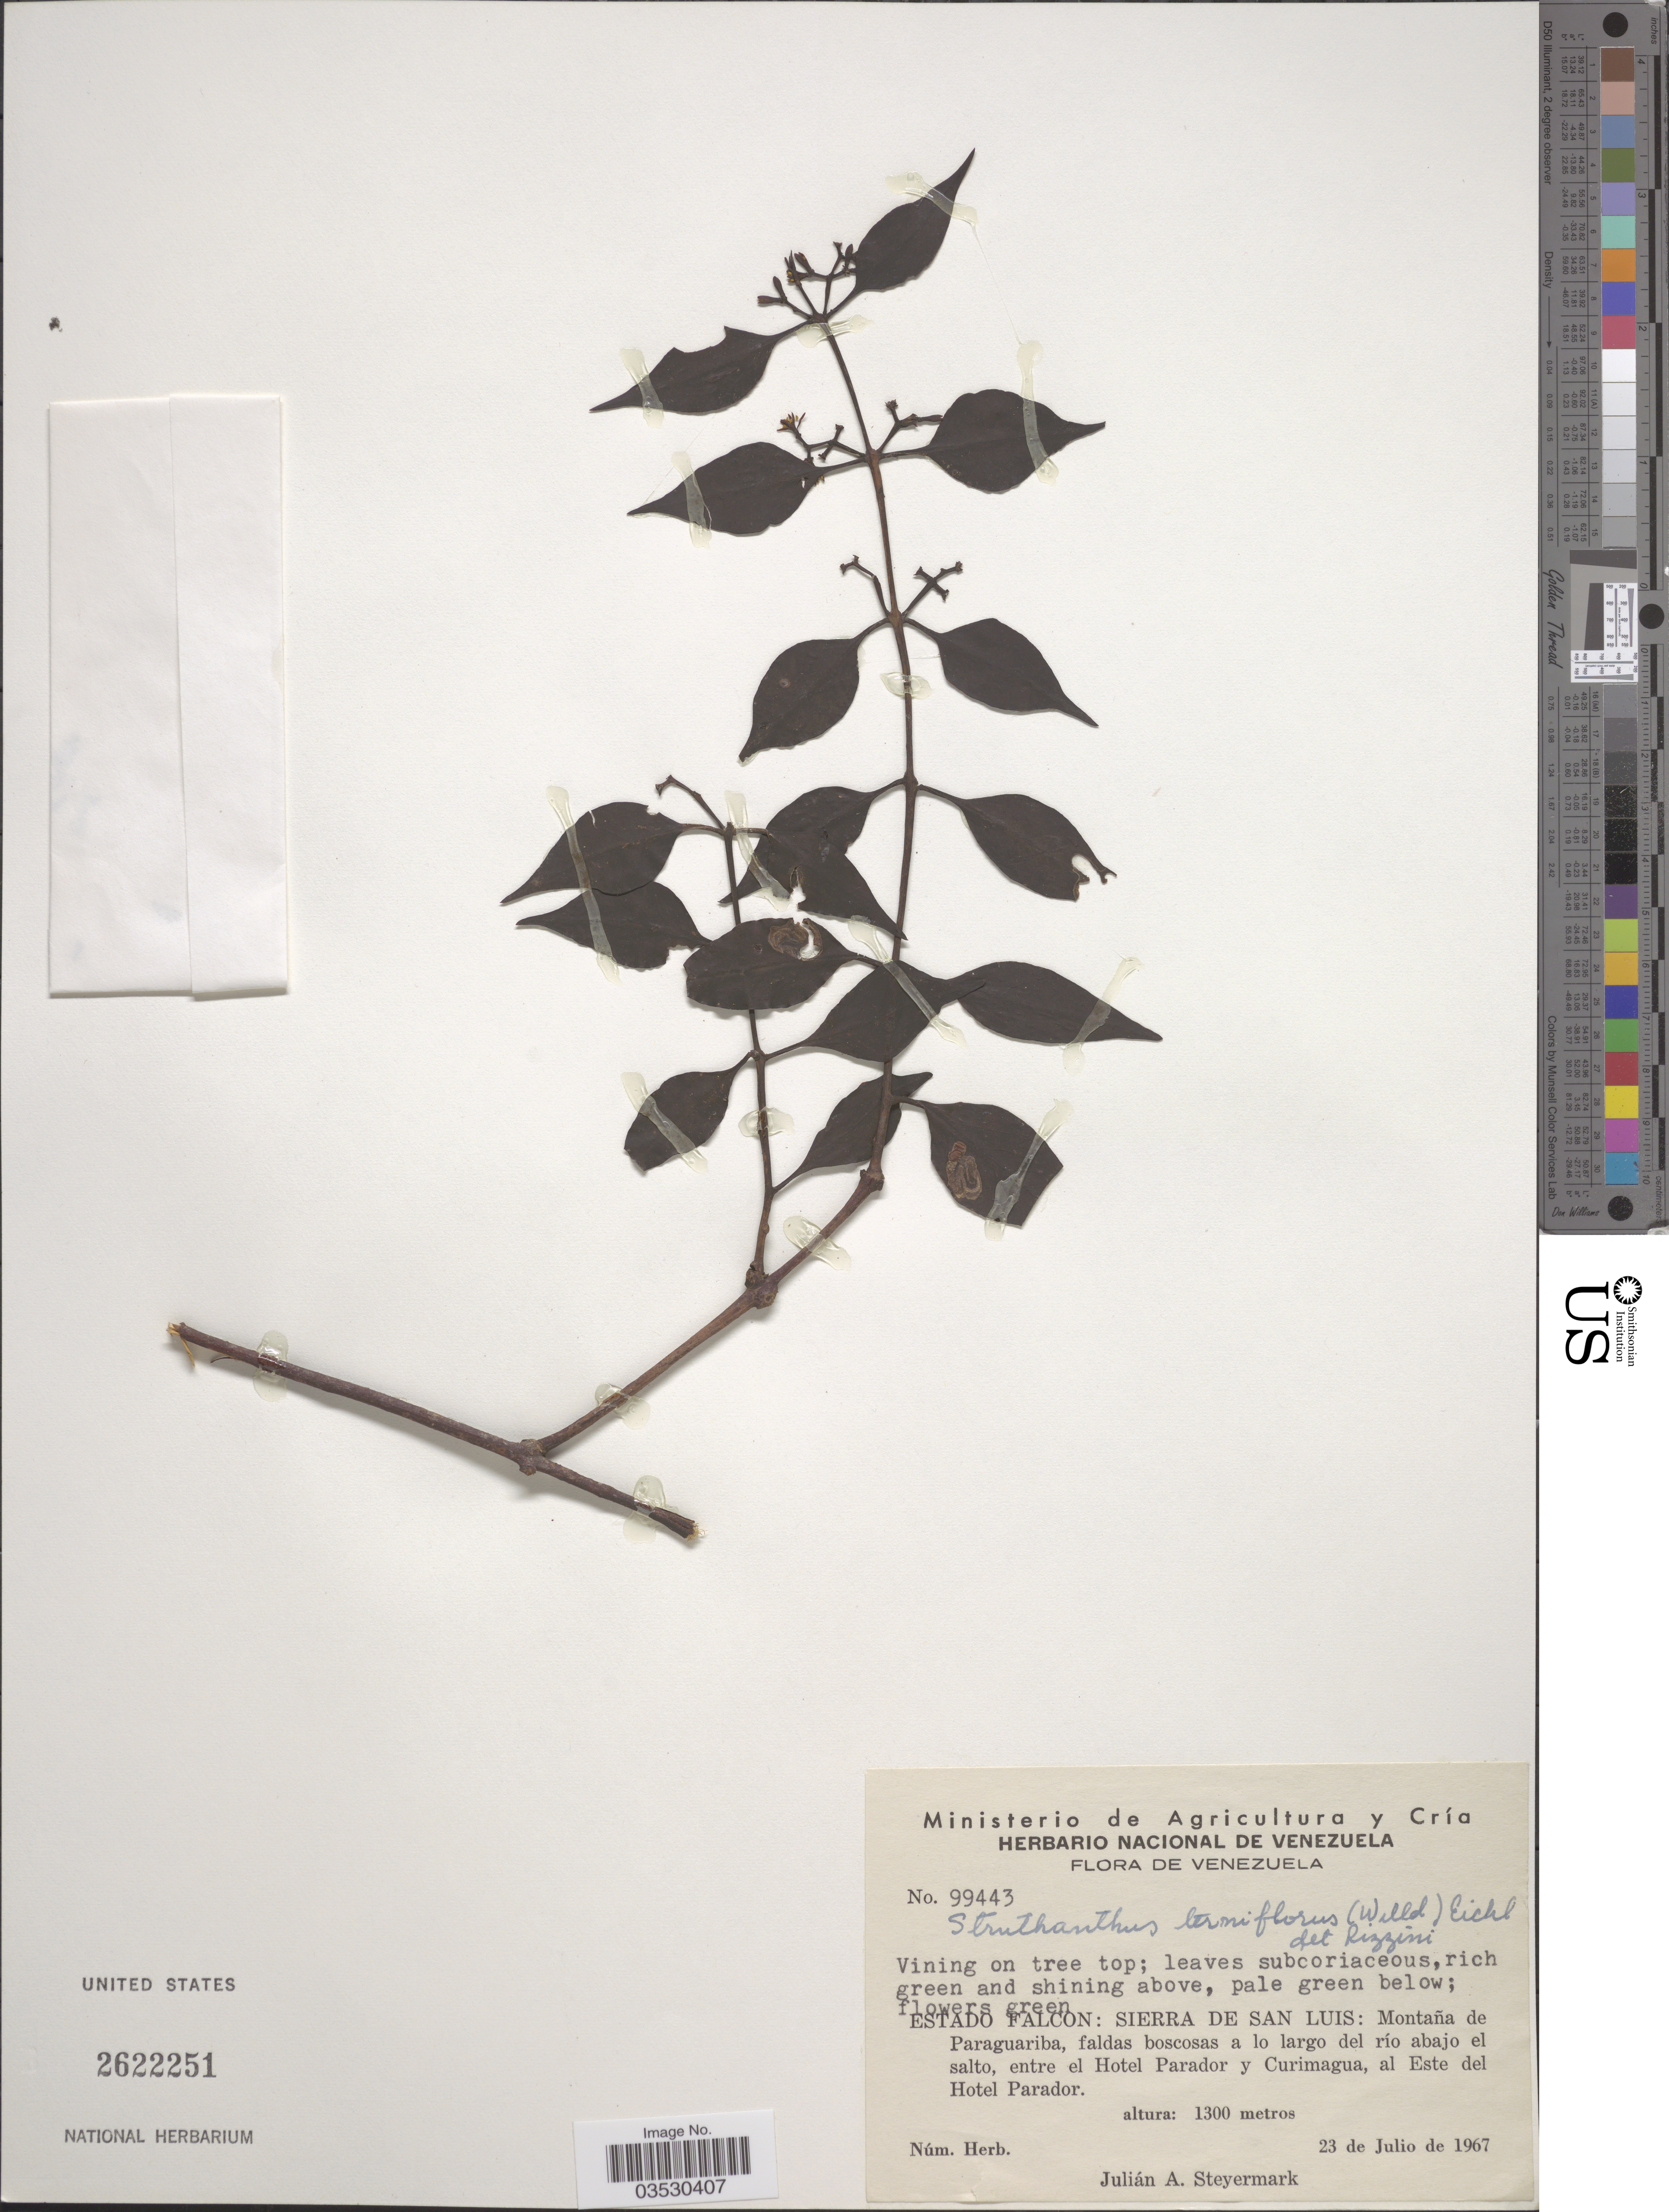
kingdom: Plantae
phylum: Tracheophyta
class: Magnoliopsida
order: Santalales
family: Loranthaceae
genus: Struthanthus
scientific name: Struthanthus terniflorus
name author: (Willd.) Klotzsch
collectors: J. Steyermark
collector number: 99443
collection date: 1967-07-23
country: Venezuela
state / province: Falcón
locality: Estado Falcon: Sierra de San Luis: Montaña de Paraguariba, faldas boscosas a lo largo del río abajo el salto, entre el Hotel Parador y Curimagua, al Este del Hotel Parador.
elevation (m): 1300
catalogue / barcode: US 2622251